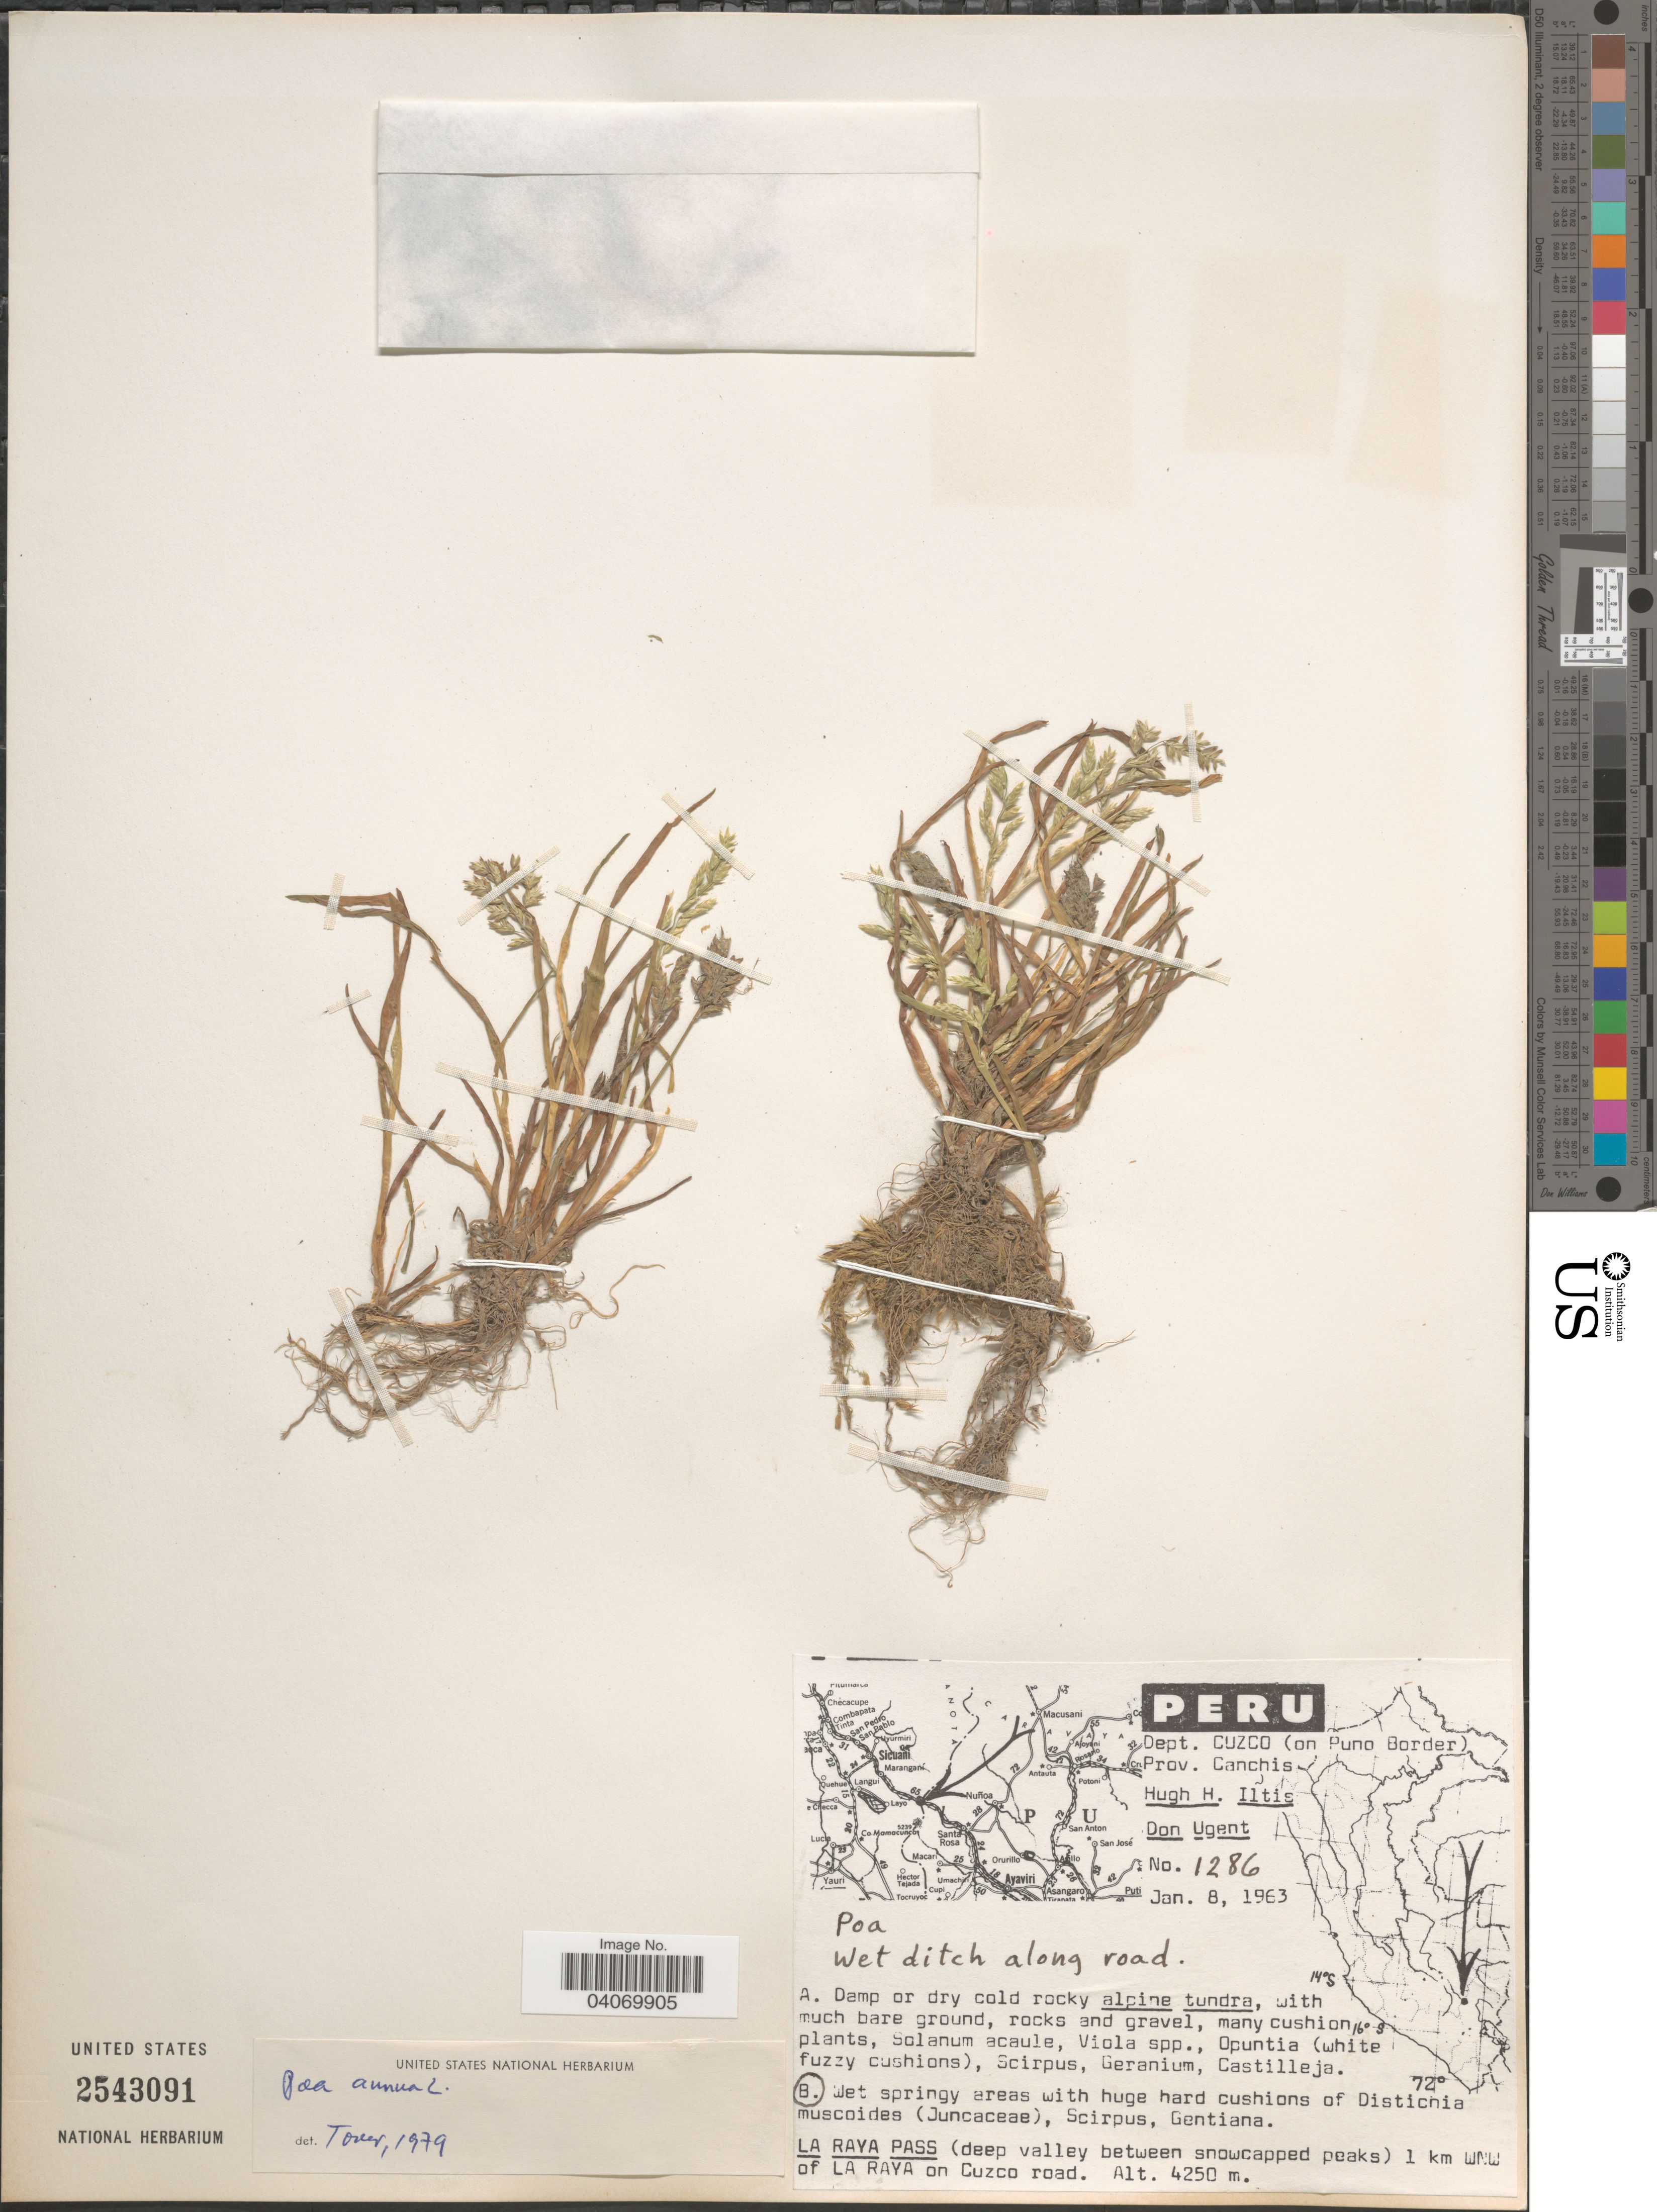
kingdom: Plantae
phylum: Tracheophyta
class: Liliopsida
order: Poales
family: Poaceae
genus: Poa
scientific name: Poa annua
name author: L.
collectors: H. H. Iltis & D. Ugent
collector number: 1286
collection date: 1963-01-08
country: Peru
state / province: Cusco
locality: Dept. Cuzco (on Puno Border). Prov. Canchis. La Raya Pass (deep valley between snowcapped peaks) 1 km WNW of La Raya on Cuzco road.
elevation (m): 4250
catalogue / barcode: US 2543091